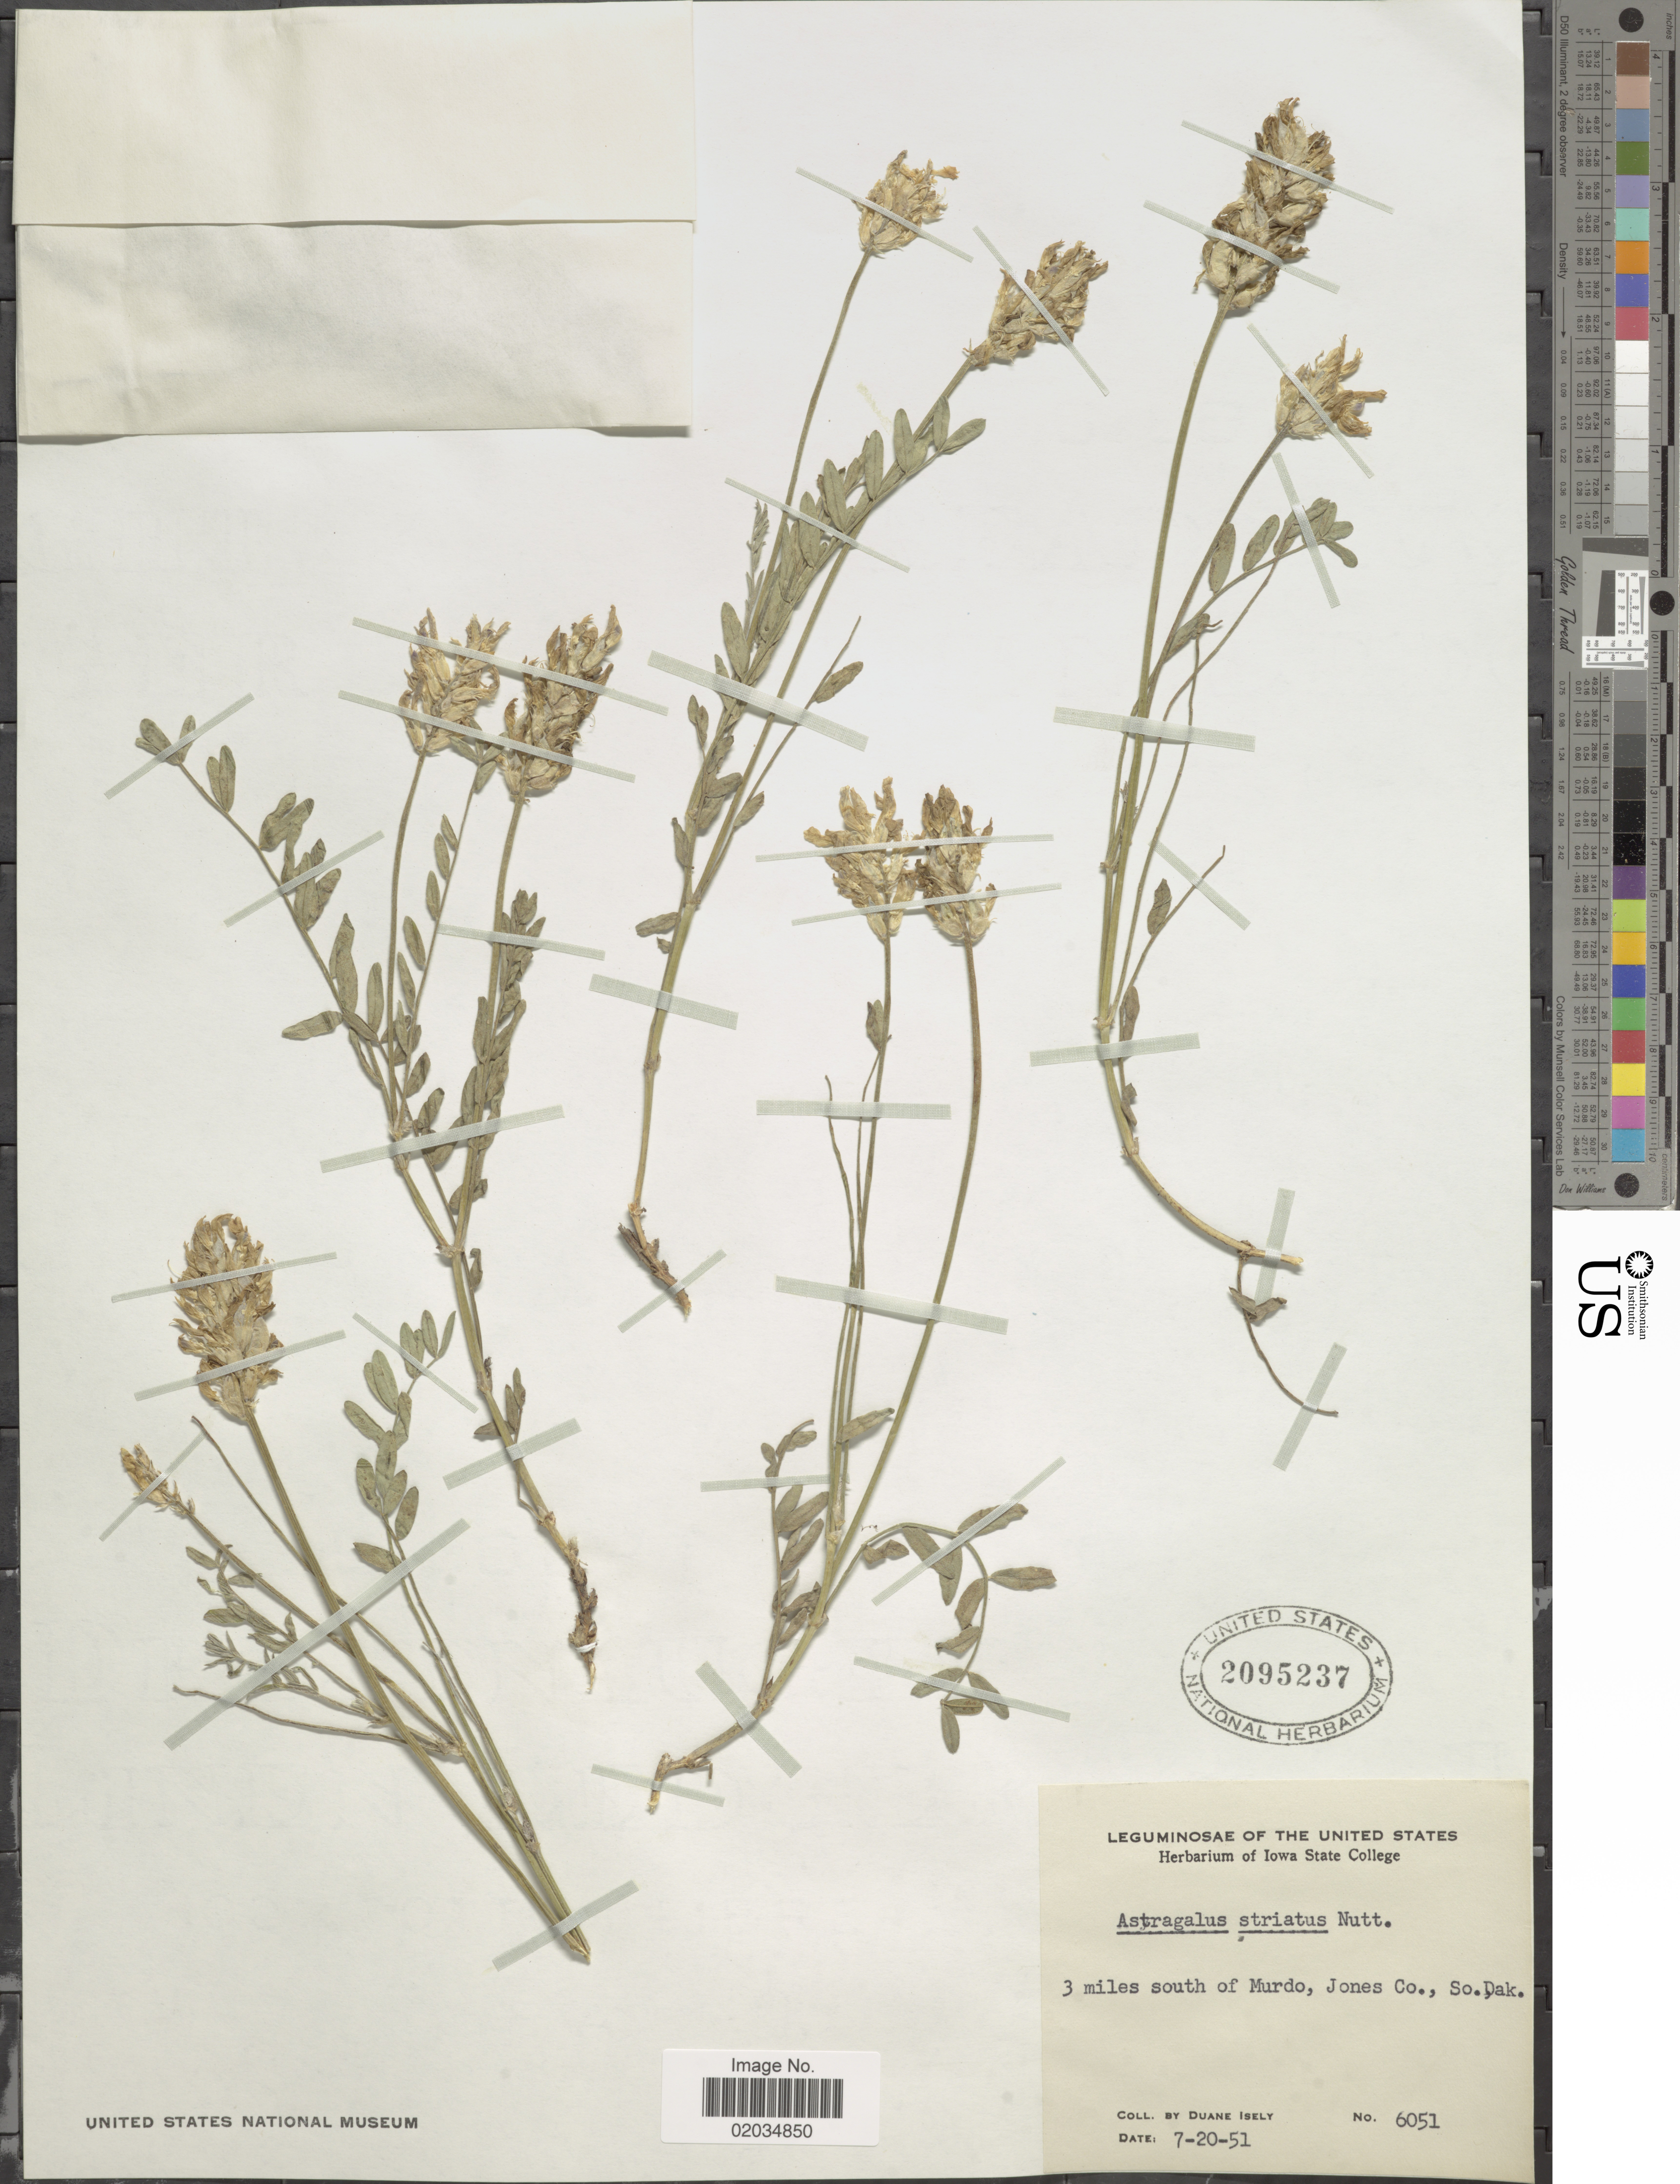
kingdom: Plantae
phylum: Tracheophyta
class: Magnoliopsida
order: Fabales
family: Fabaceae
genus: Astragalus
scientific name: Astragalus striatus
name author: Nutt.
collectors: D. Isely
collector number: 6051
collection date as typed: Transcribed d/m/y: 20/7/51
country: United States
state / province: South Dakota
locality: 3 miles south of Murdo, Jones Co.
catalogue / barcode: US 2095237